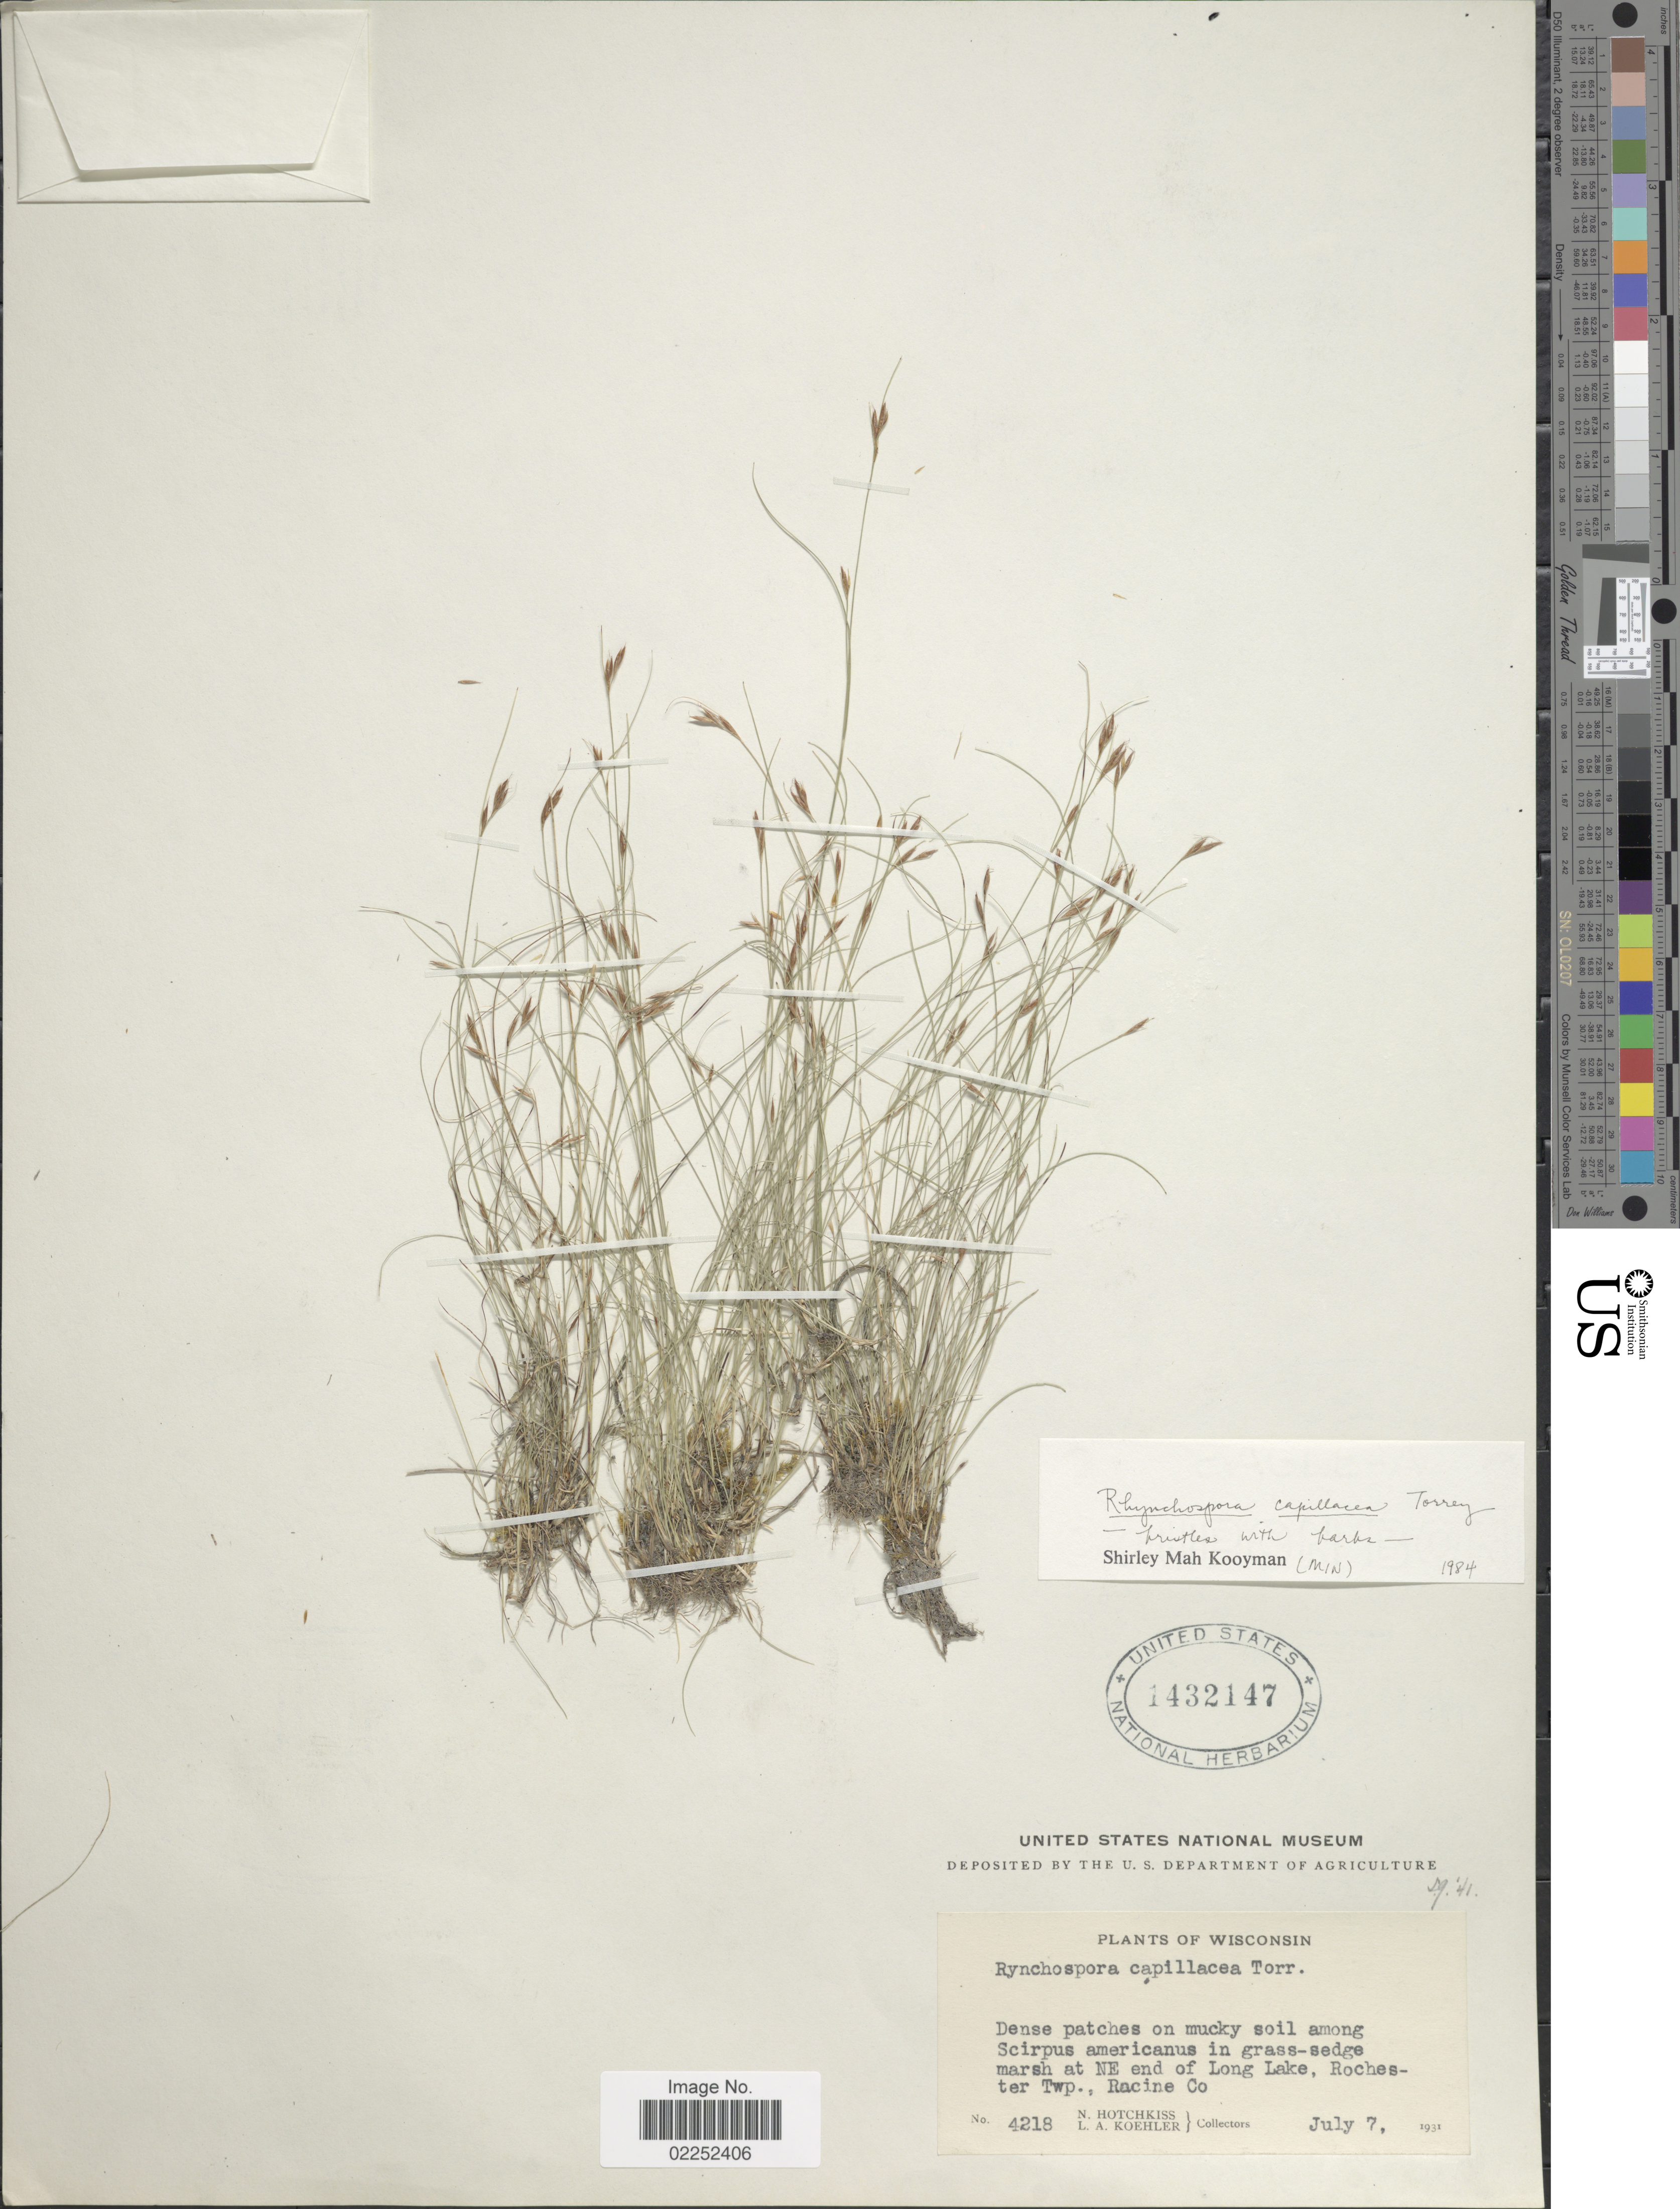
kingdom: Plantae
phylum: Tracheophyta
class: Liliopsida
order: Poales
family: Cyperaceae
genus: Rhynchospora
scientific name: Rhynchospora capillacea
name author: Torr.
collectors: N. Hotchkiss & L. Koehler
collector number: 4218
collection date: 1931-07-07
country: United States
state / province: Wisconsin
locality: Dense patches on mucky soil among Scirpus americanus in grass-sedge marsh at NE end of Long Lake, Rochester Twp., Racine Co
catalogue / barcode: US 1432147